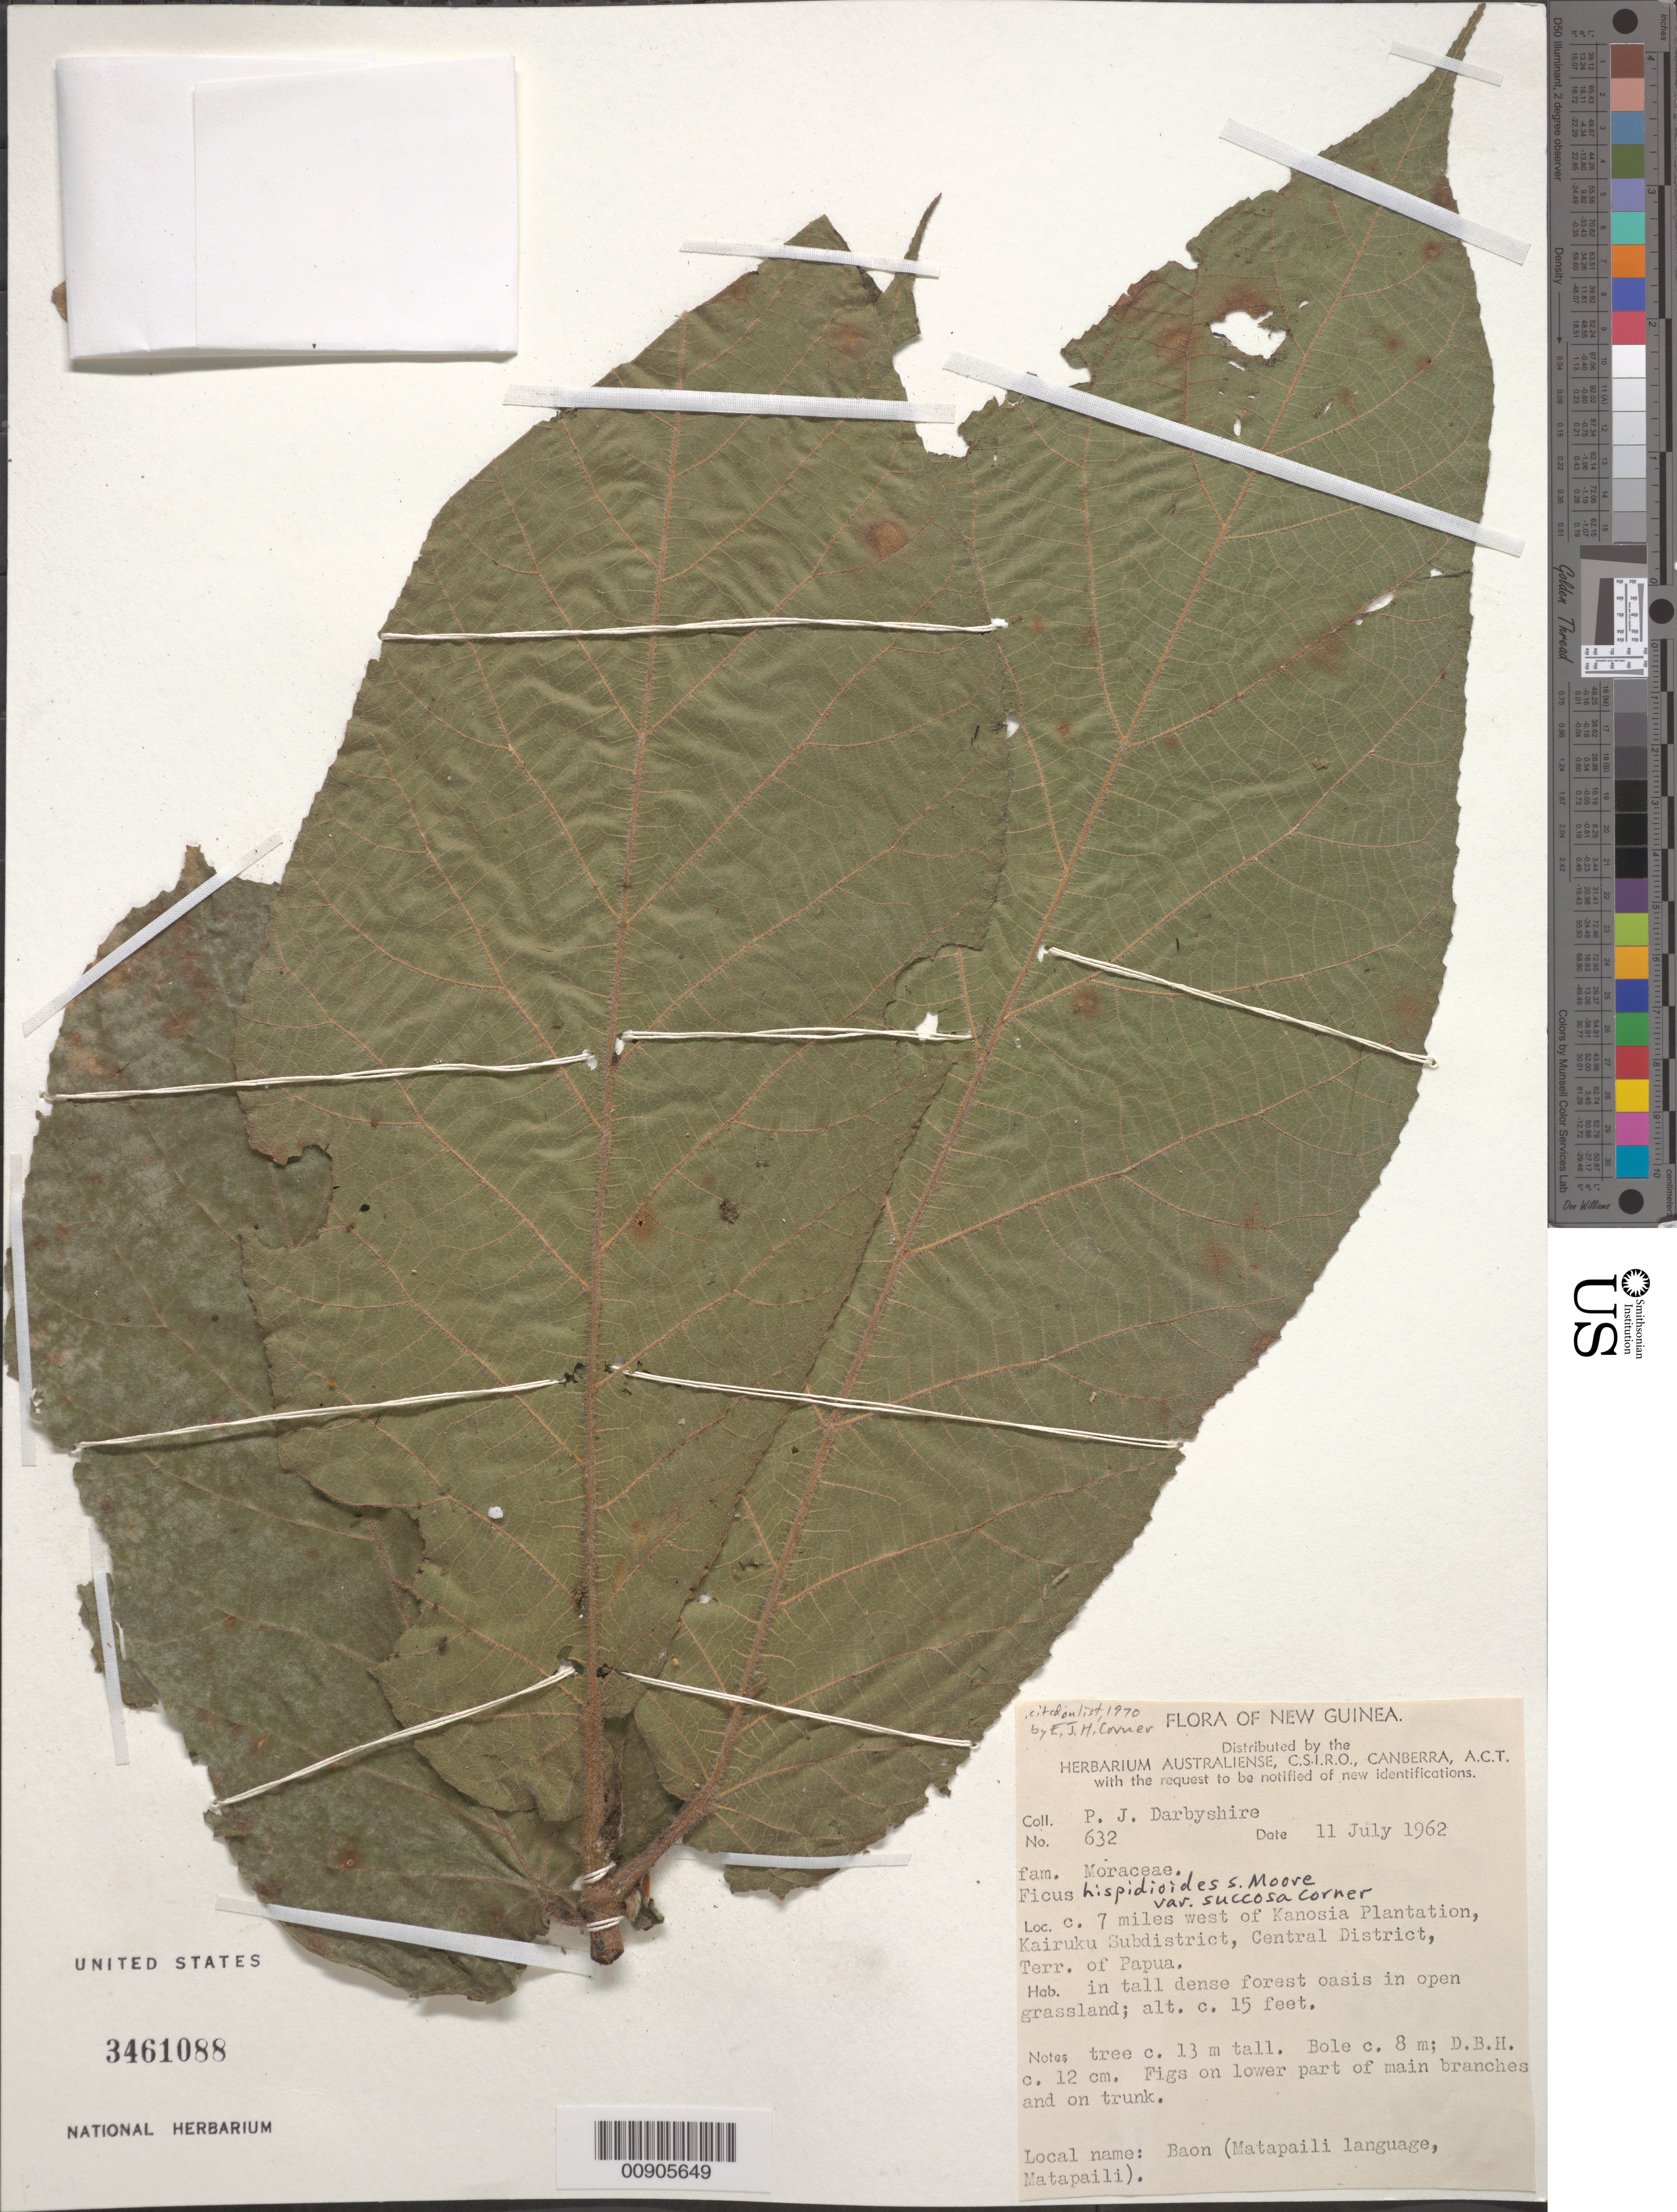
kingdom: Plantae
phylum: Tracheophyta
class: Magnoliopsida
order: Rosales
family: Moraceae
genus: Ficus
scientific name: Ficus hispidioides var. succosa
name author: Corner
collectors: P. Darbyshire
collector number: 632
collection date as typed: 11 Jul 1962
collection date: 1962-07-11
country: Papua New Guinea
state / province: Central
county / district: Kairuku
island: New Guinea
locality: Kairuku Subdistrict, c. 7 miles west of Kanosia Plantation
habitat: In tall dense forest oasis in open grassland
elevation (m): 5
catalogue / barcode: US 3461088